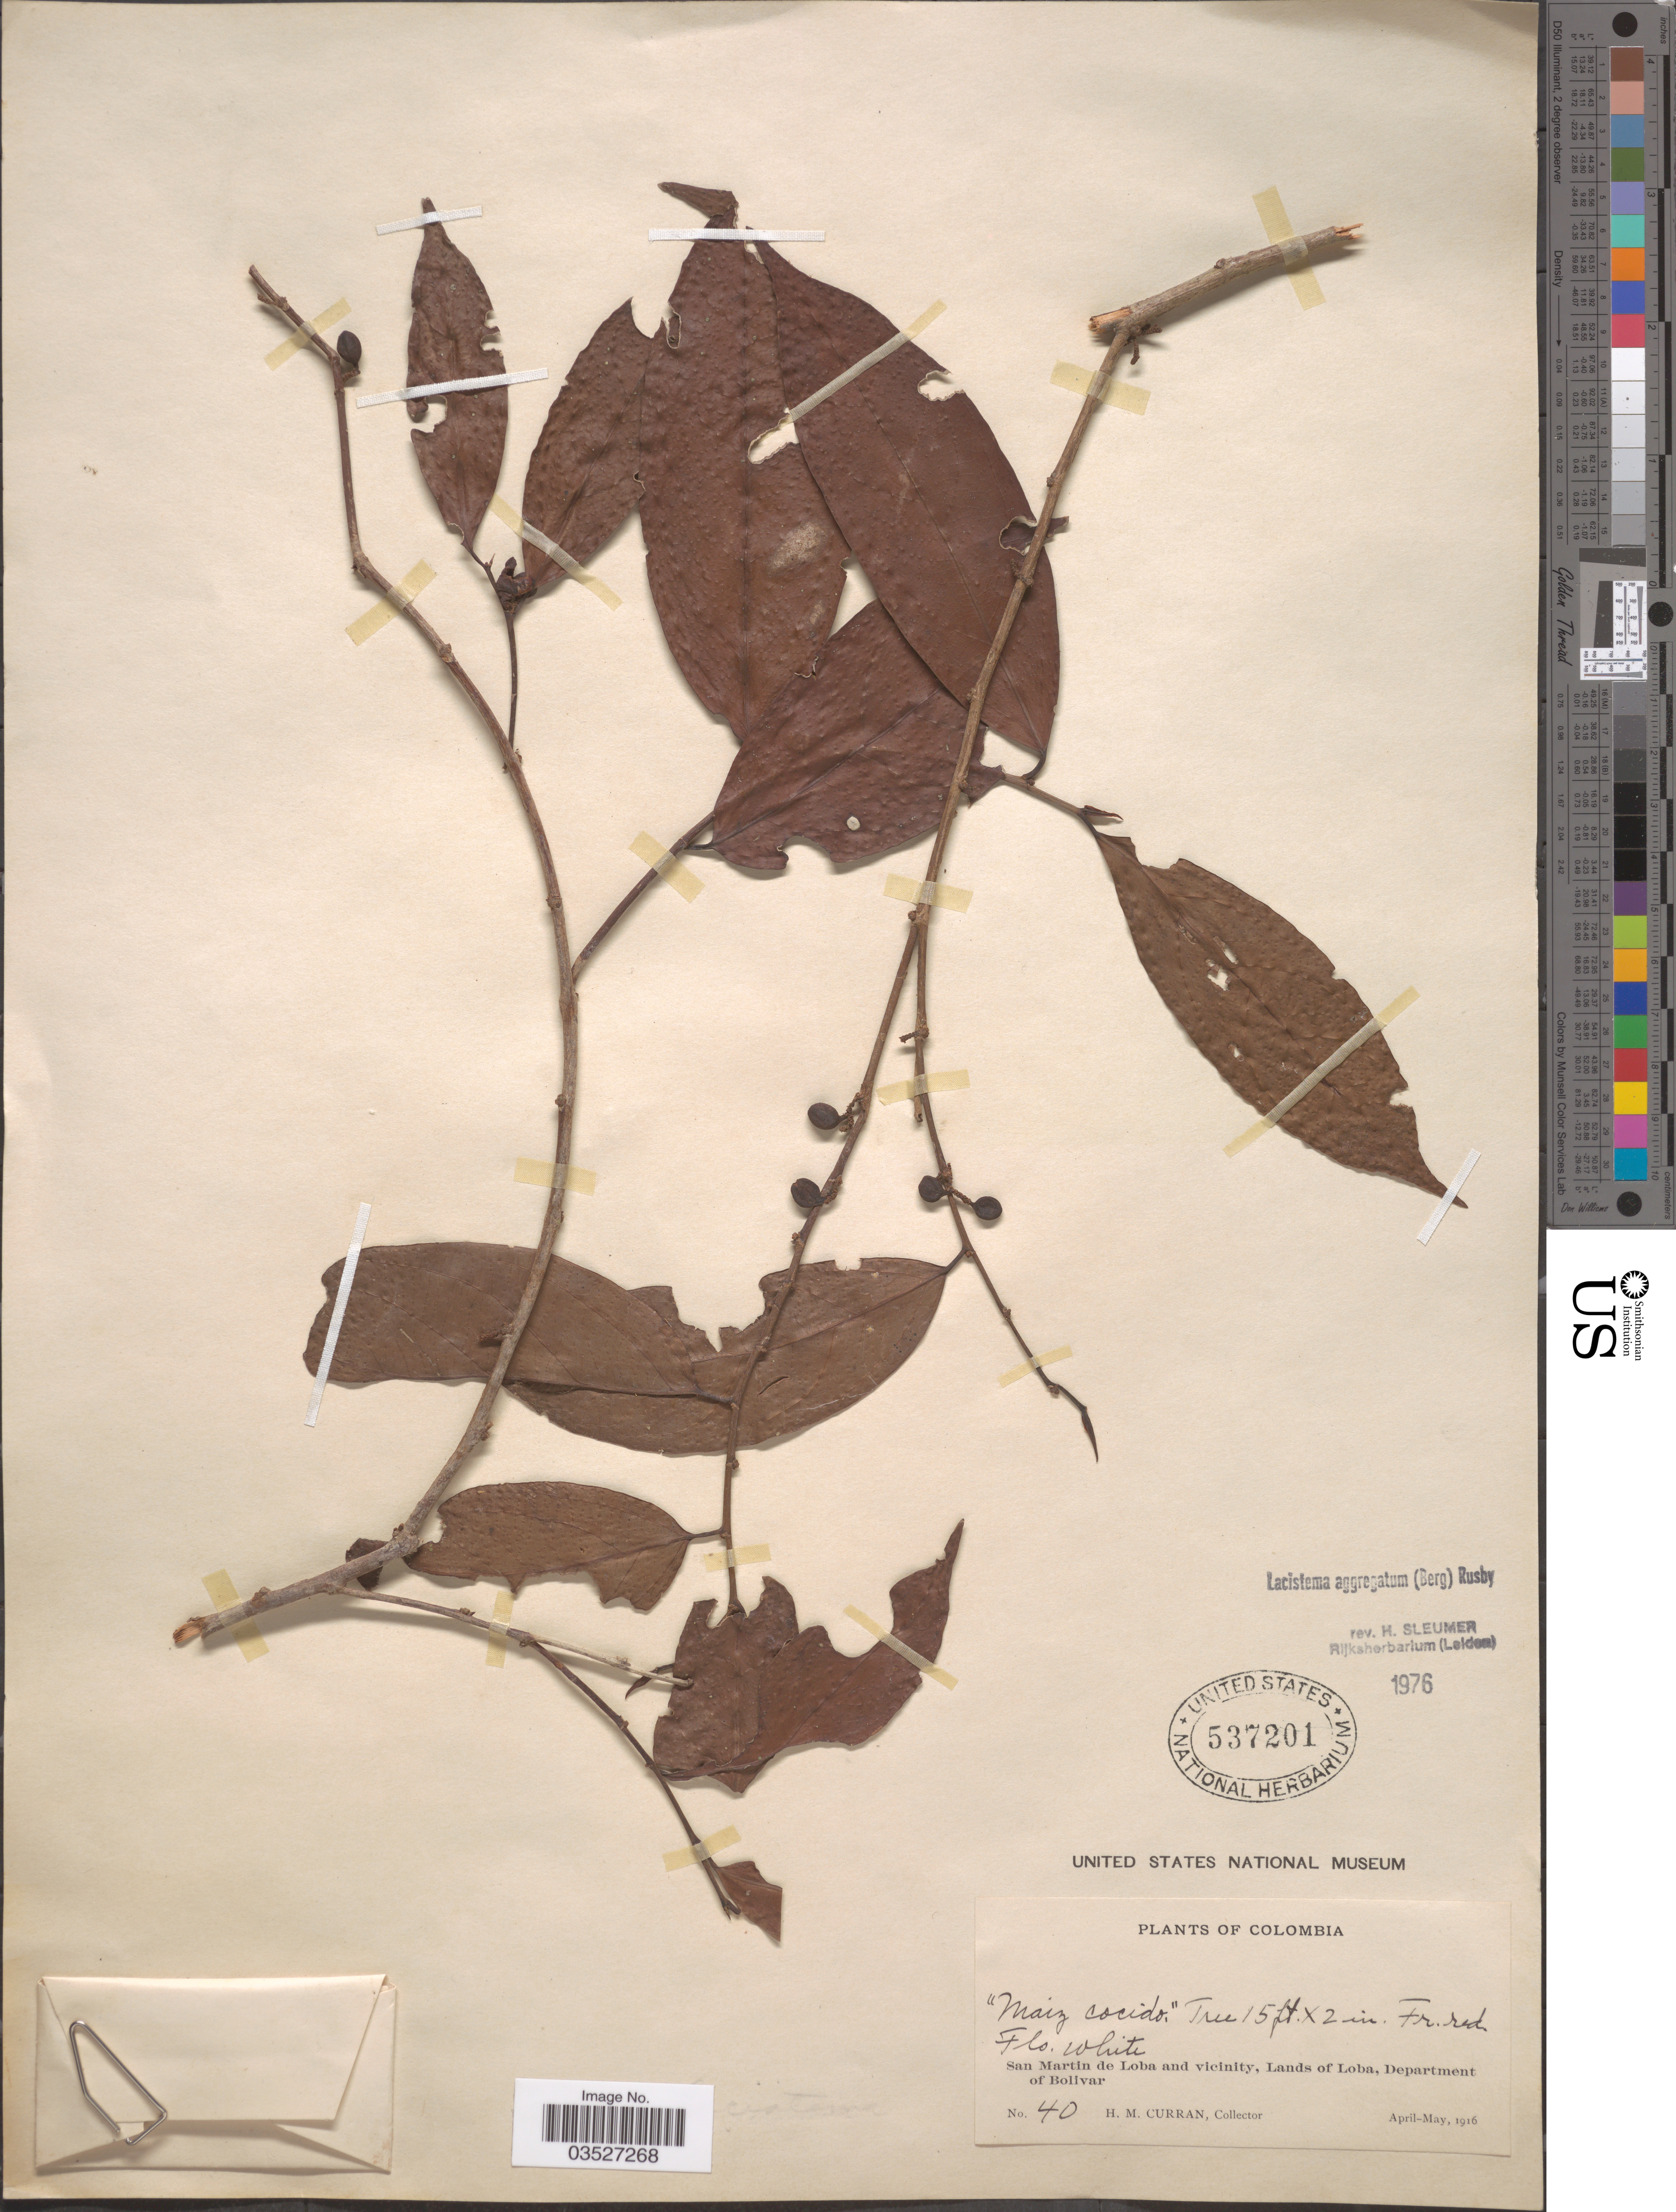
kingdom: Plantae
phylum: Tracheophyta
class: Magnoliopsida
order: Malpighiales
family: Lacistemataceae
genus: Lacistema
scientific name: Lacistema aggregatum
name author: (P.J. Bergius) Rusby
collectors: H. M. Curran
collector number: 40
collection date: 1916-04/1916-05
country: Colombia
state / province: Bolívar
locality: San Martin de Loba and vicinity, Lands of Loba, Department of Bolivar.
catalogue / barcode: US 537201